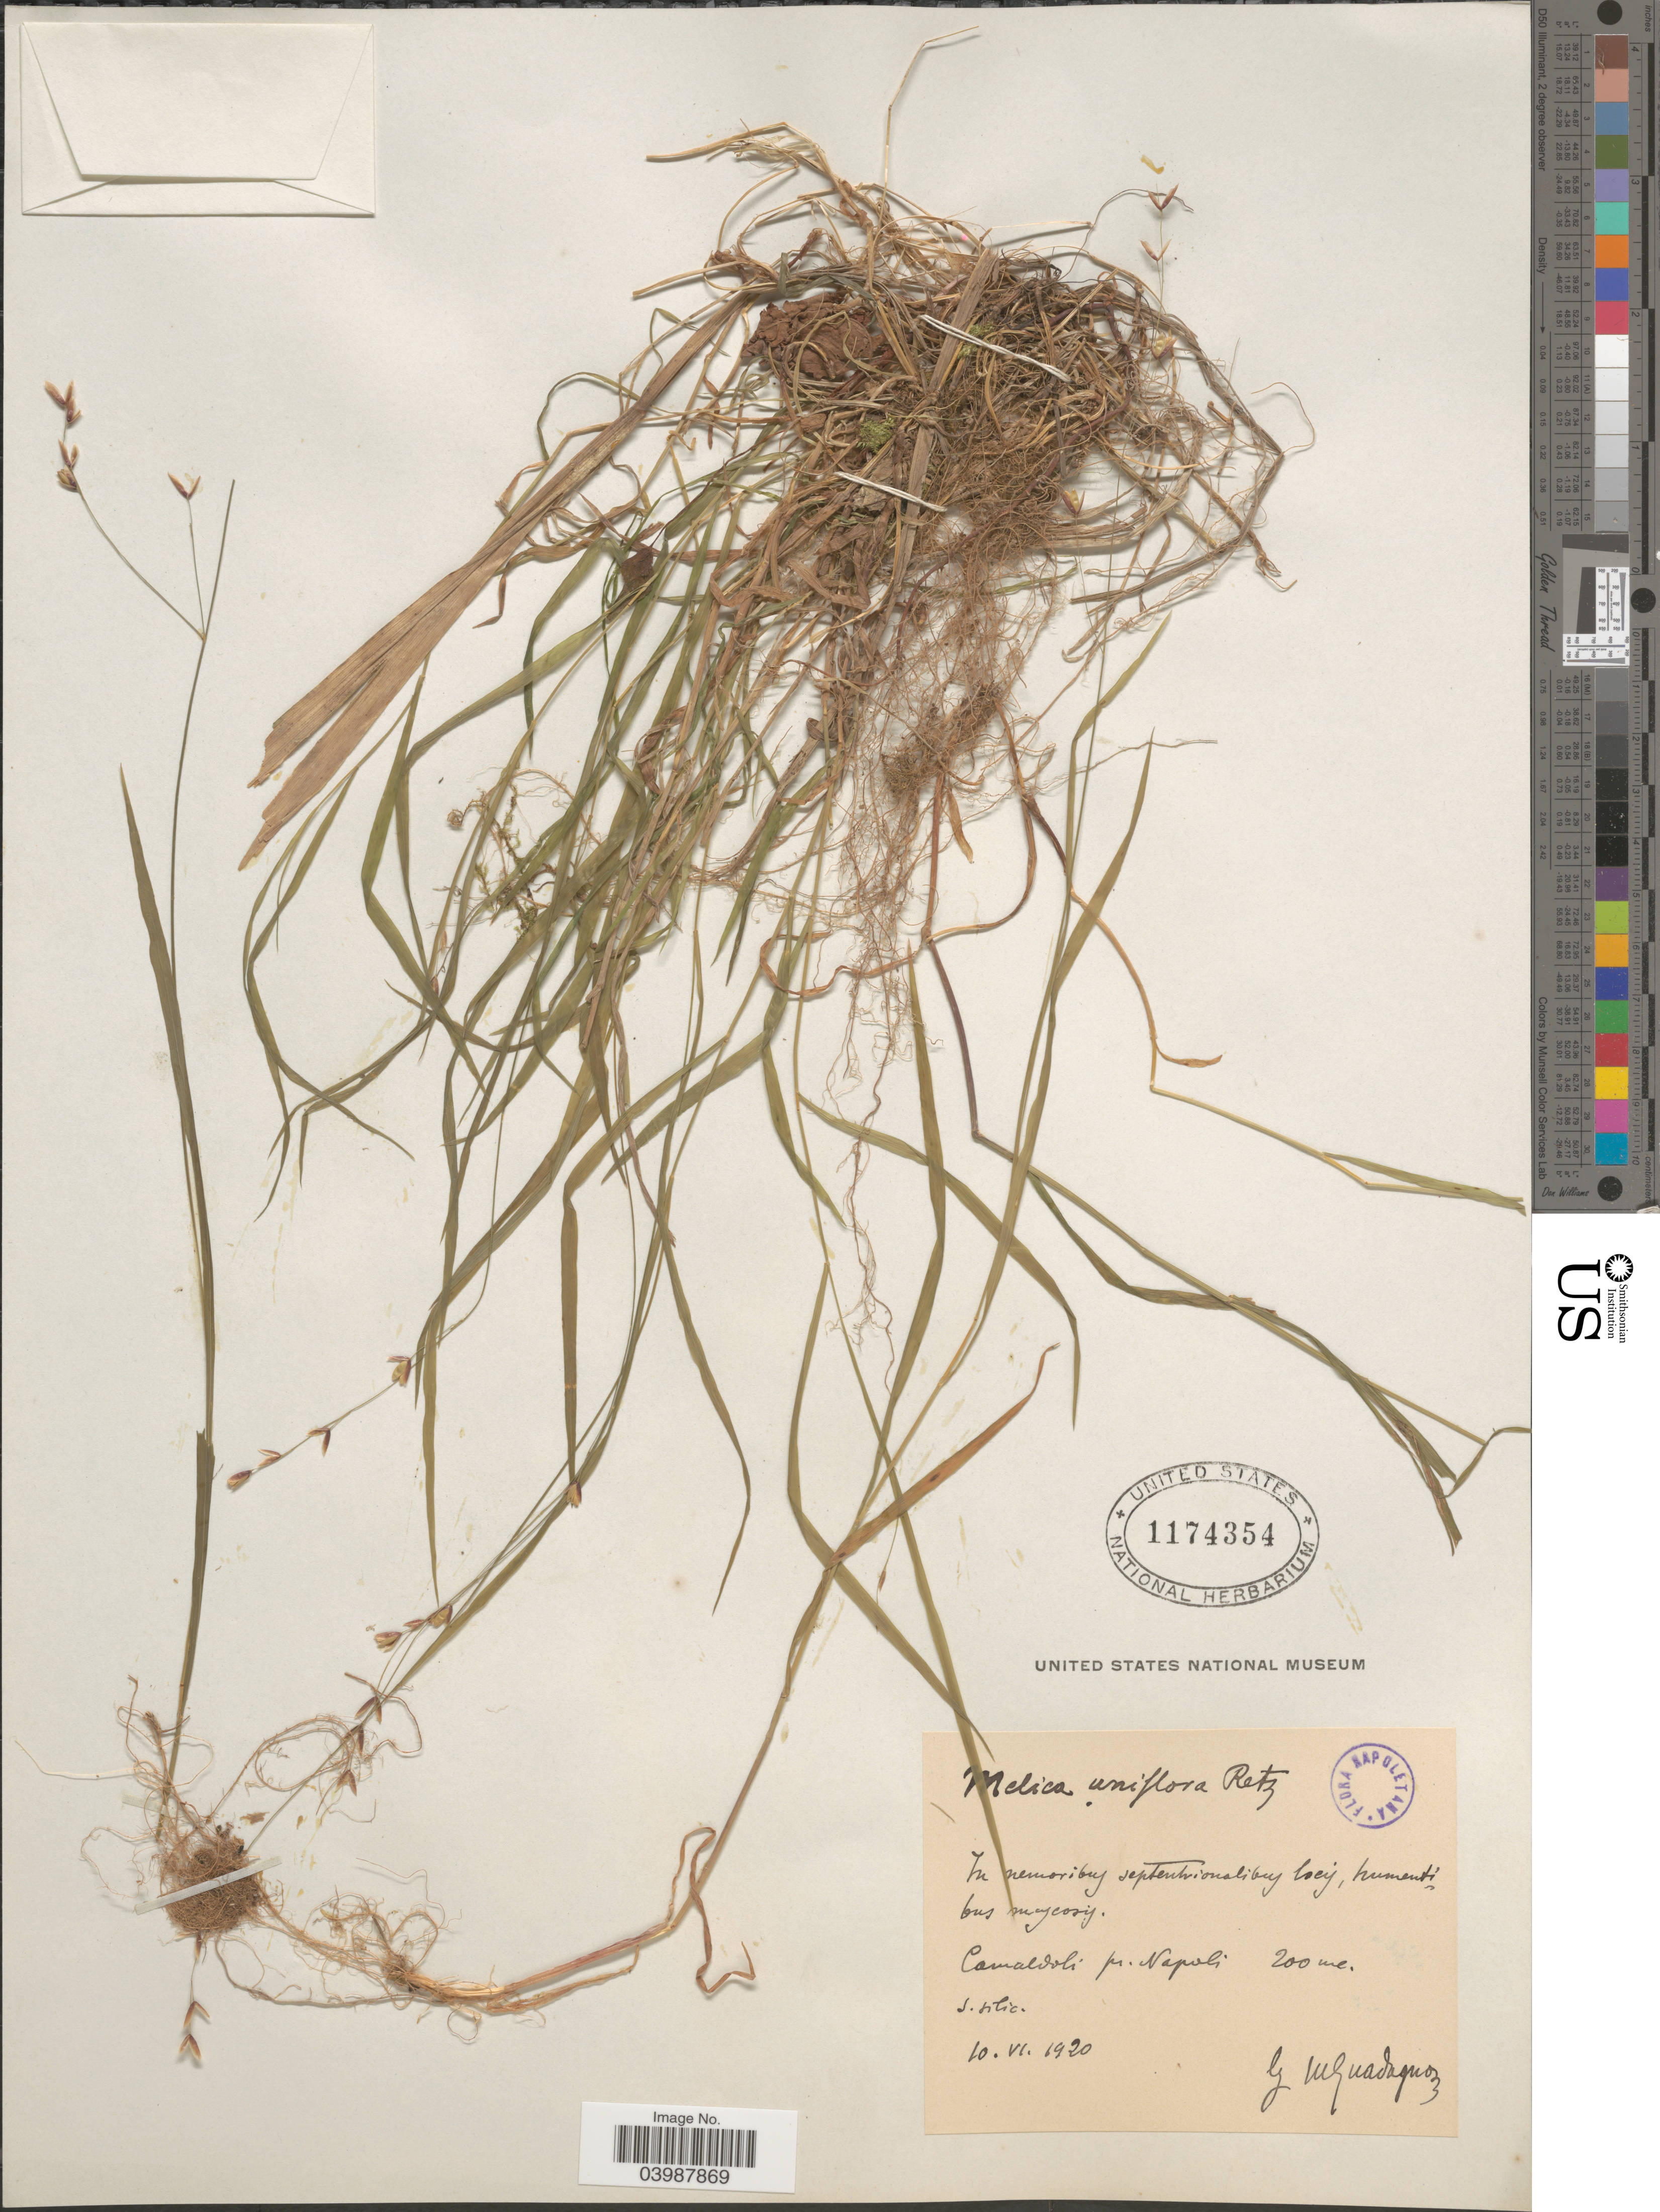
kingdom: Plantae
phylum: Tracheophyta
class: Liliopsida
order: Poales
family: Poaceae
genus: Melica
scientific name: Melica uniflora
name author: Retz.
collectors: Urguadagnoz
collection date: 1920-06-10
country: Italy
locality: In memoriby septentrionalibuy beij, humanti bus moycosy. Camaldolí pr. Napoli.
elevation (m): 200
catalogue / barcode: US 1174354